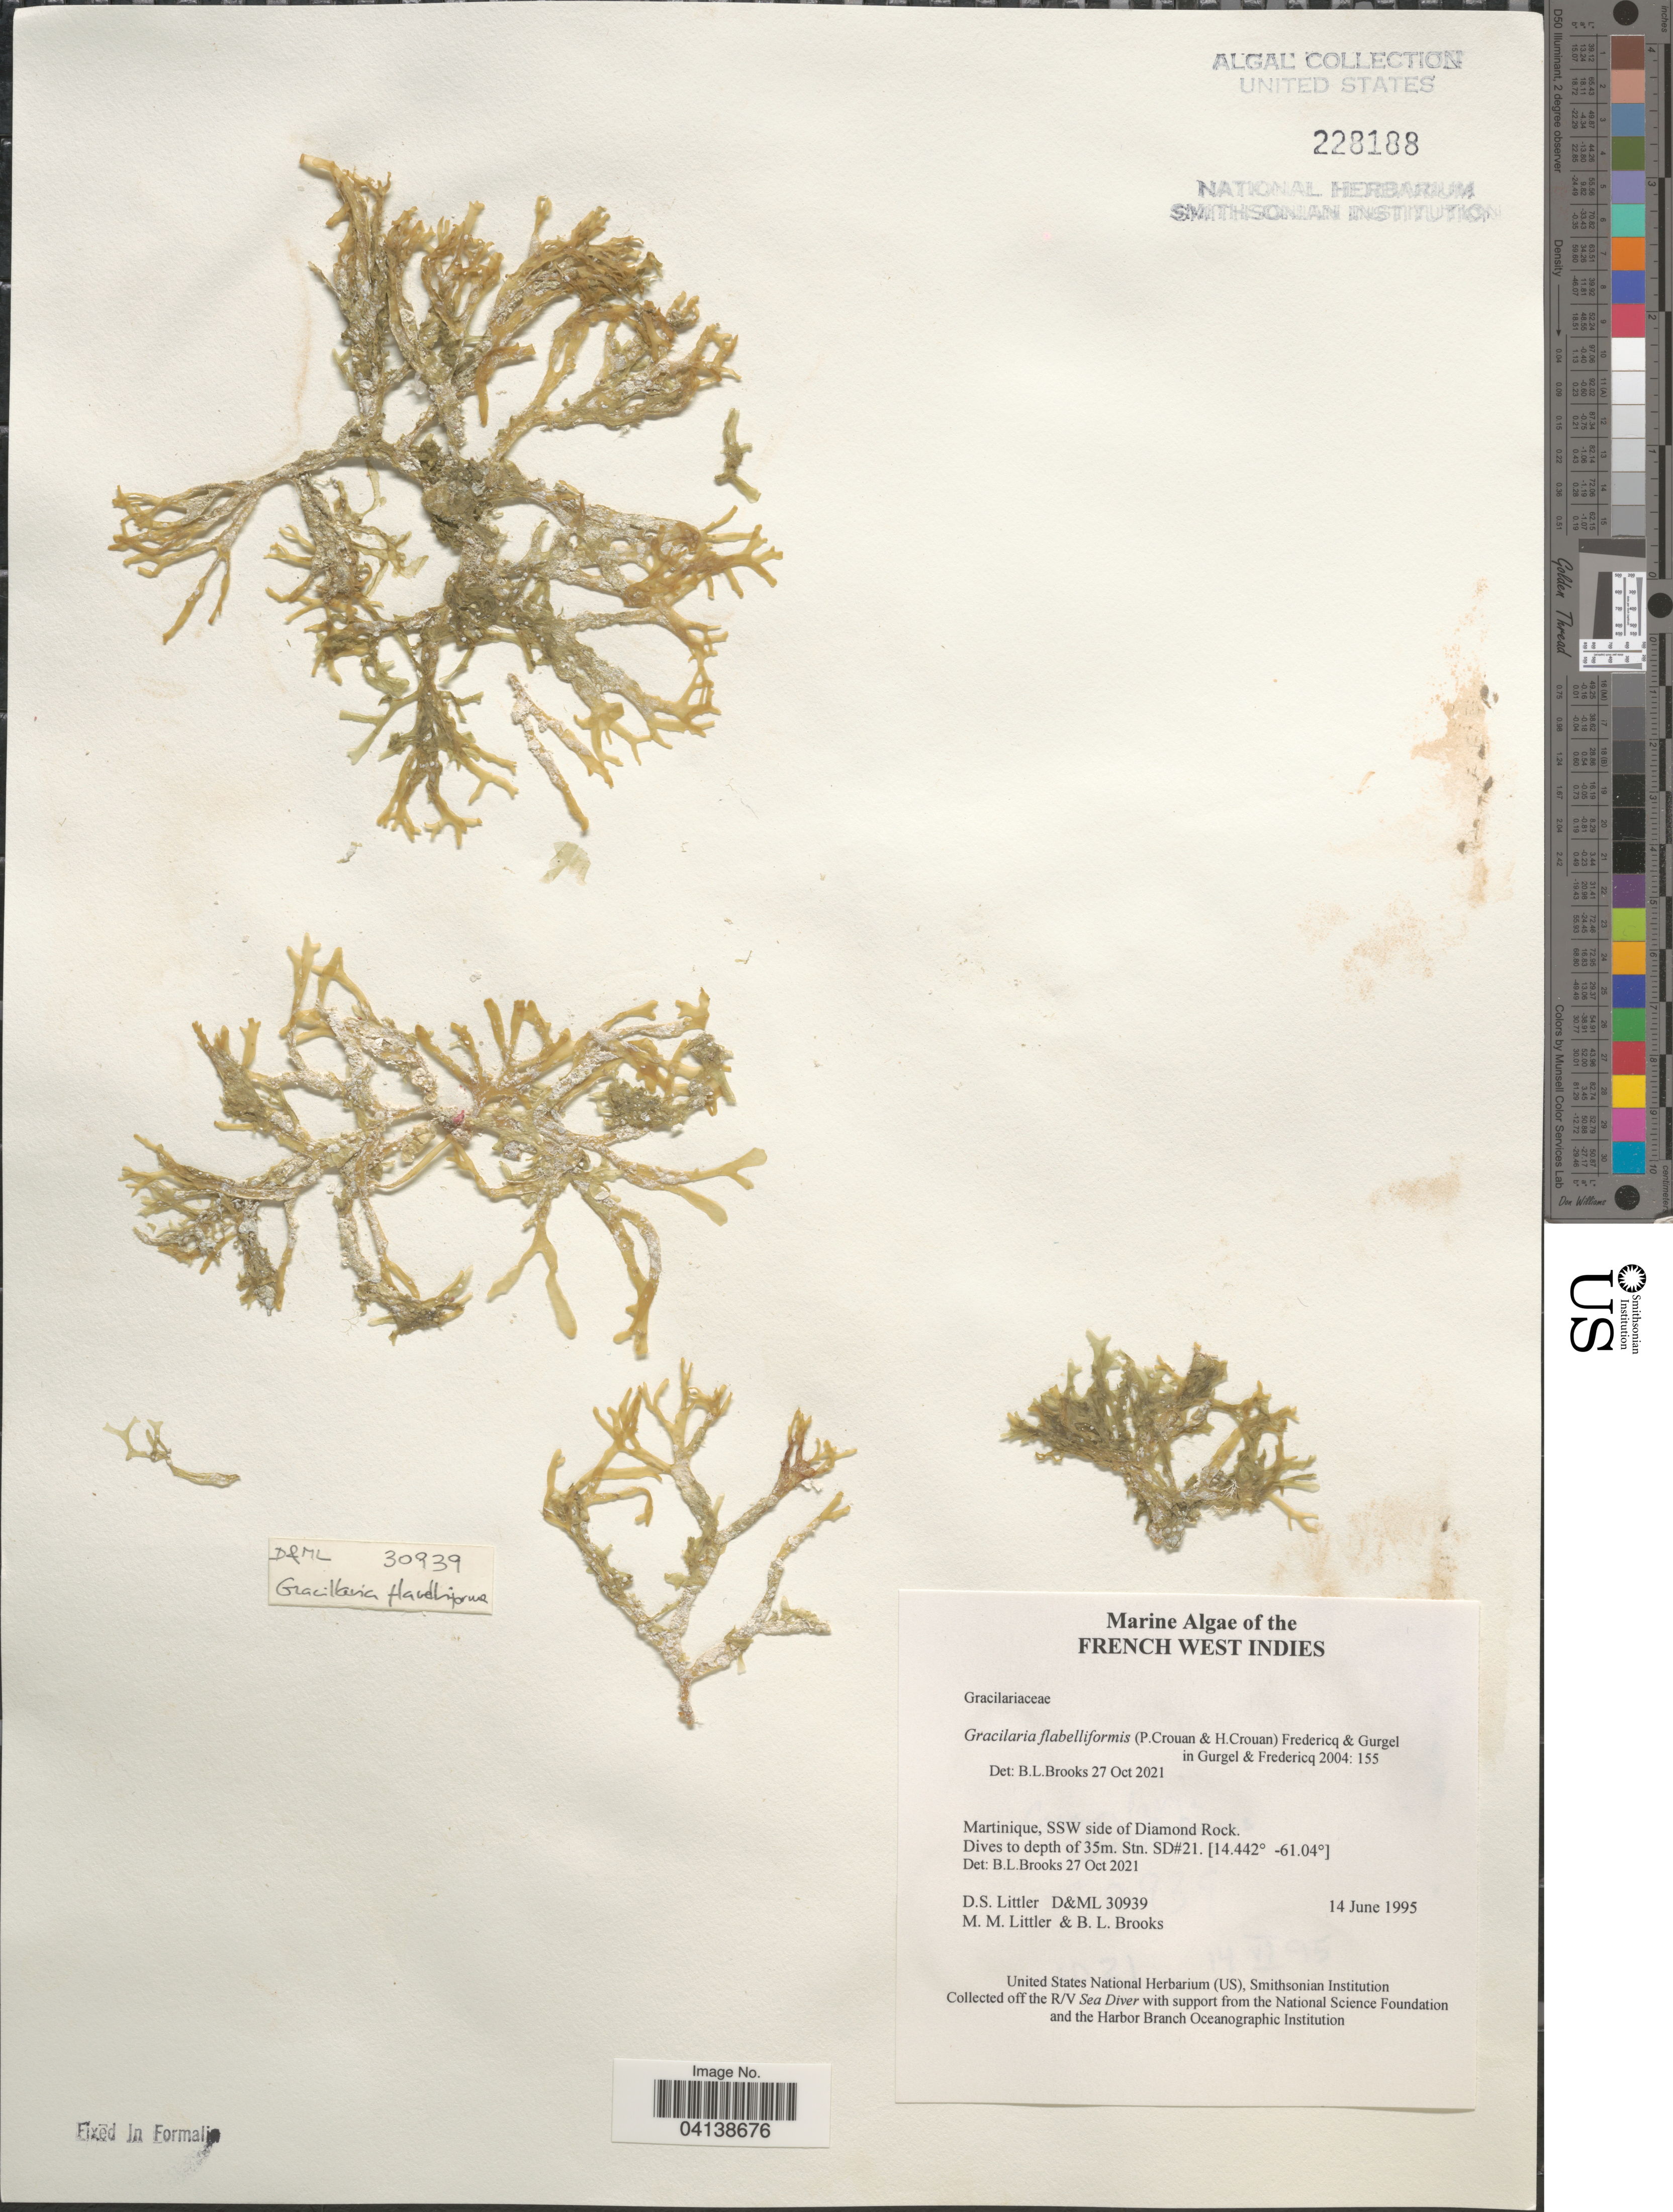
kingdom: Plantae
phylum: Rhodophyta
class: Florideophyceae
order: Gracilariales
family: Gracilariaceae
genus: Gracilaria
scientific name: Gracilaria flabelliformis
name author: (P. Crouan & H. Crouan) Fredericq & Gurgel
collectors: D. S. Littler & B. Brooks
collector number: D&ML30939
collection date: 1995-06-14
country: Martinique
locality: French West Indies. SSW side of Diamond Rock. Stn. SD#21.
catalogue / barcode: US 228188